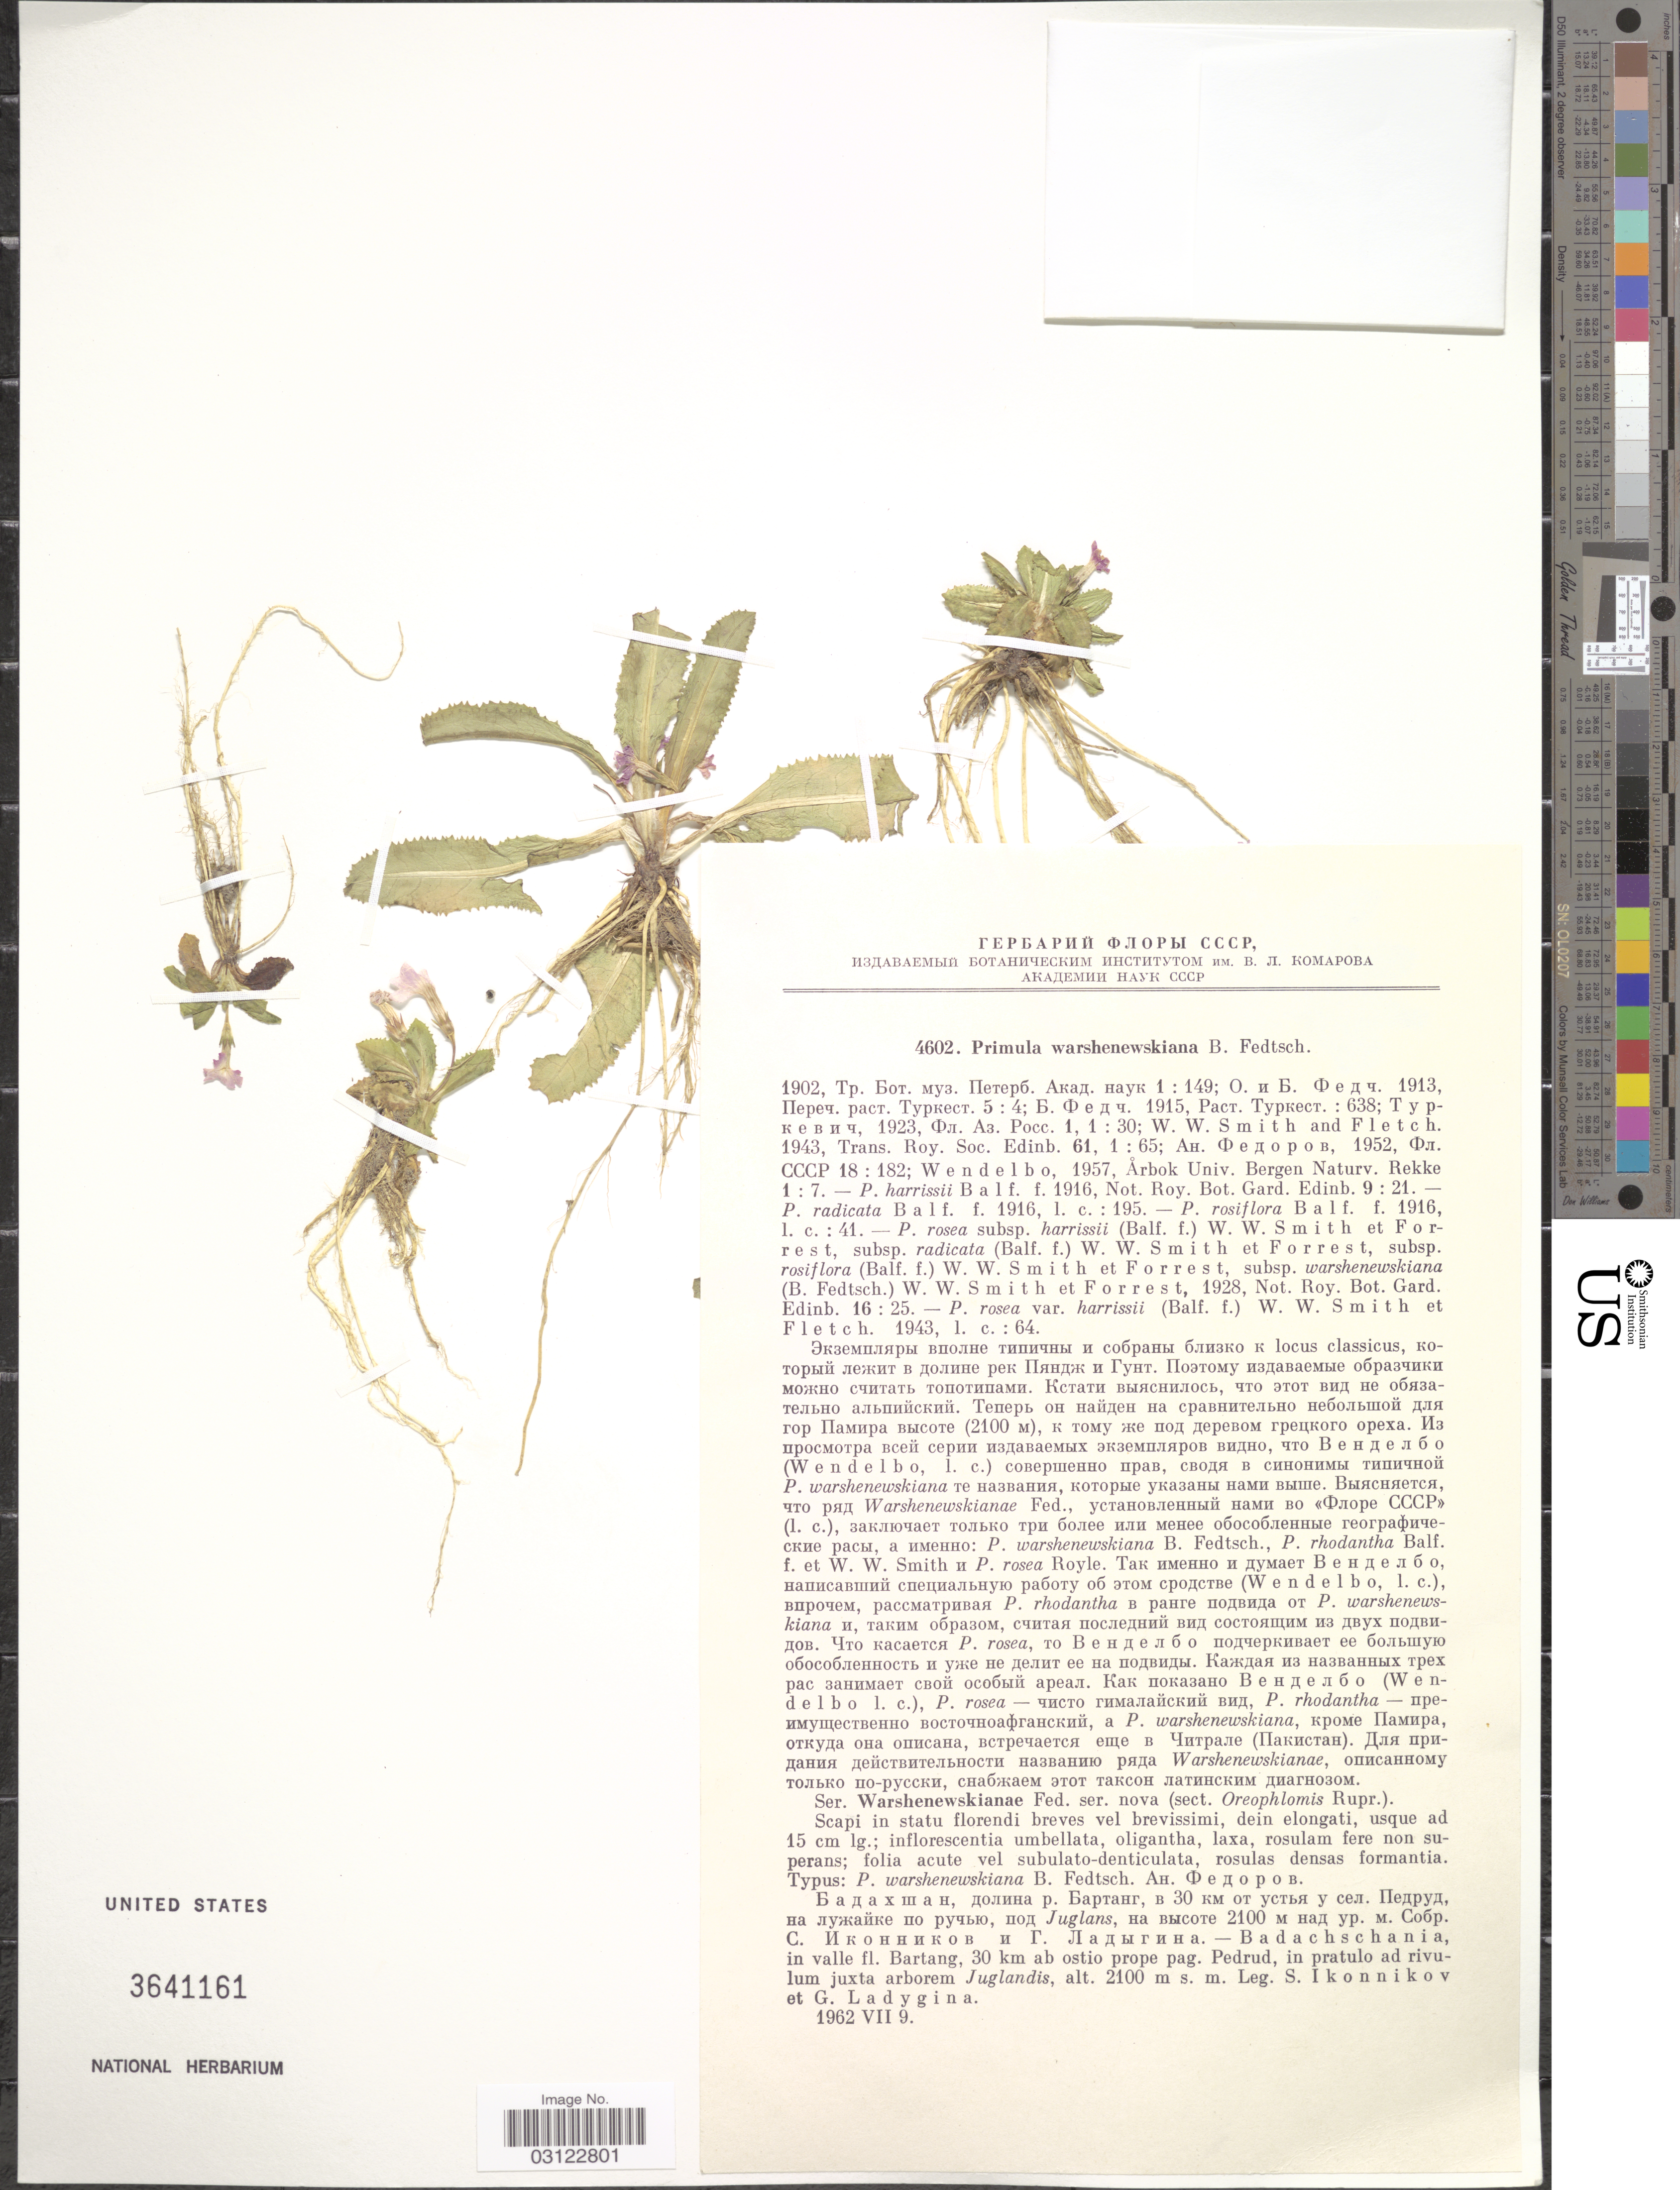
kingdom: Plantae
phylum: Tracheophyta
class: Magnoliopsida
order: Ericales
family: Primulaceae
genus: Primula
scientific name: Primula warshenewskiana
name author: B. Fedtsch.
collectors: S. Ikonnikov & G. Ladygina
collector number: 4602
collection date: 1962-07-09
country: Tajikistan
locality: Badachschania, in valle fl. Bartang, 30 km ab ostio prope pag. Pedrud, in patrulo ad rivulum juxta arborem Juglandis.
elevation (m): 2100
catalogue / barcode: US 3641161